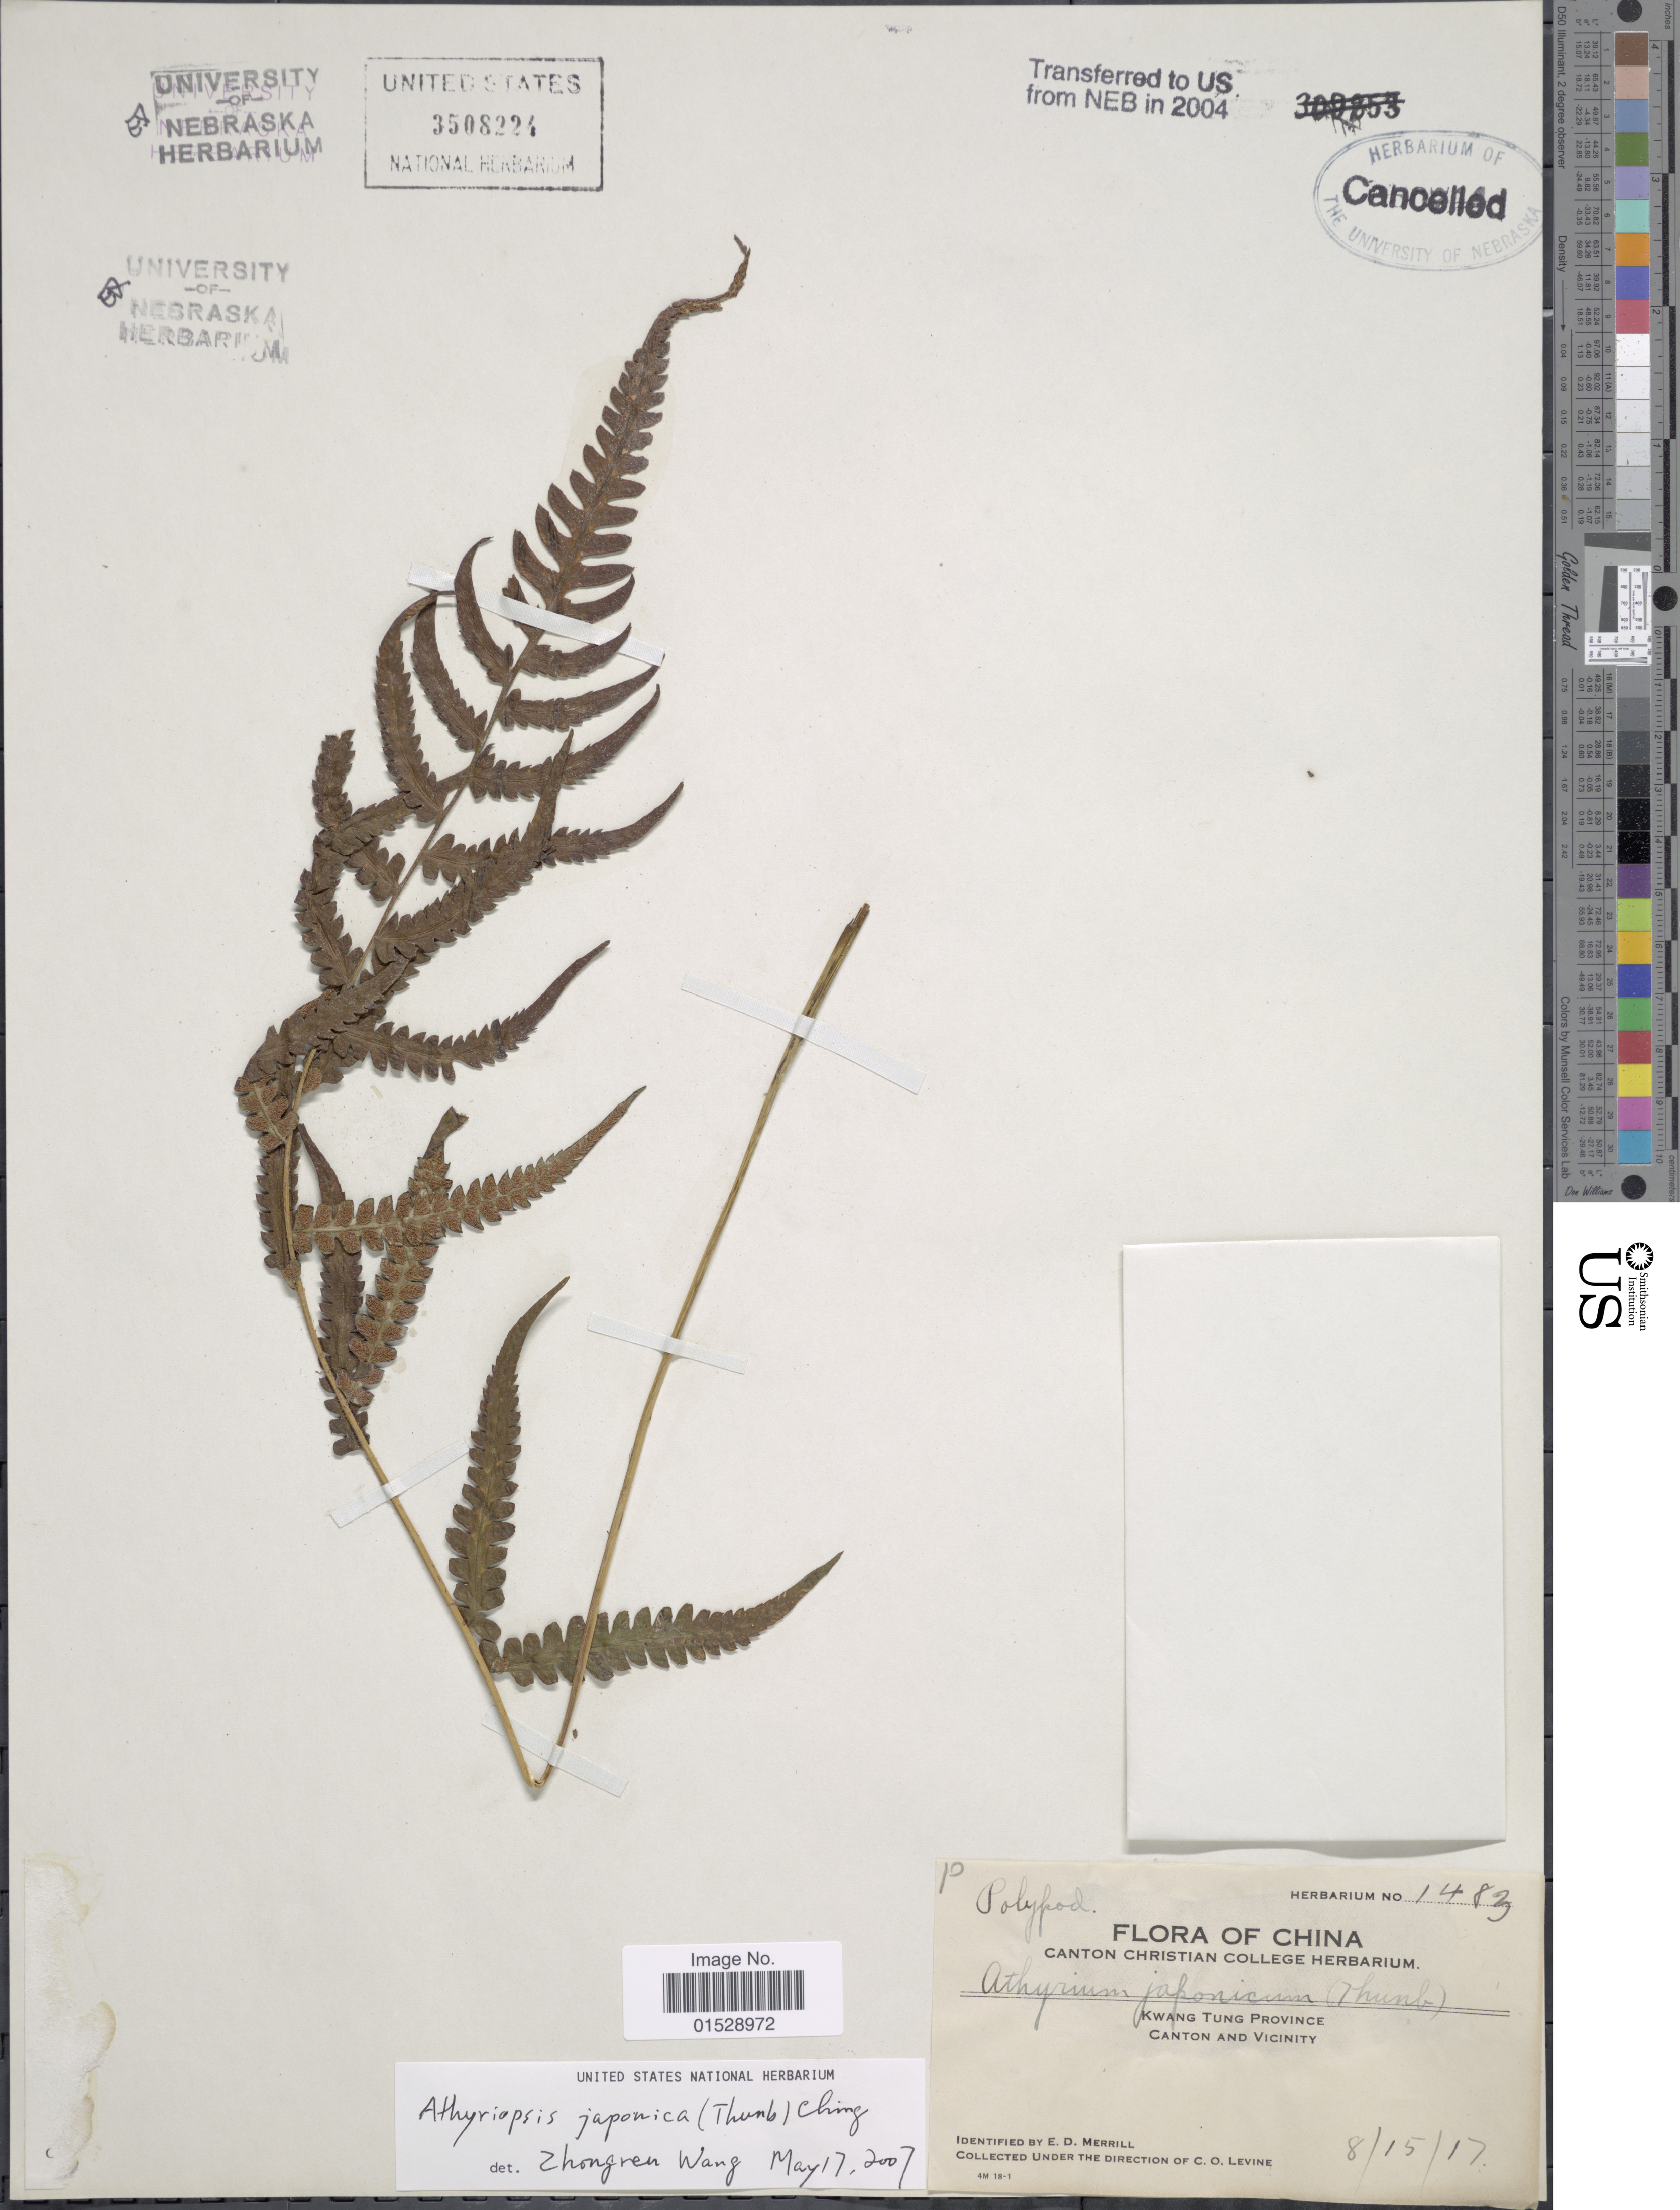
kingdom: Plantae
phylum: Tracheophyta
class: Polypodiopsida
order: Polypodiales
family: Athyriaceae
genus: Deparia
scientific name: Deparia japonica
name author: (Thunb.) M. Kato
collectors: C. O. Levine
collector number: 1483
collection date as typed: Transcribed d/m/y: 15/8/17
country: China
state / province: Guangdong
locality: Kwang Tung Province, Canton and Vicinity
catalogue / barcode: US 3508224